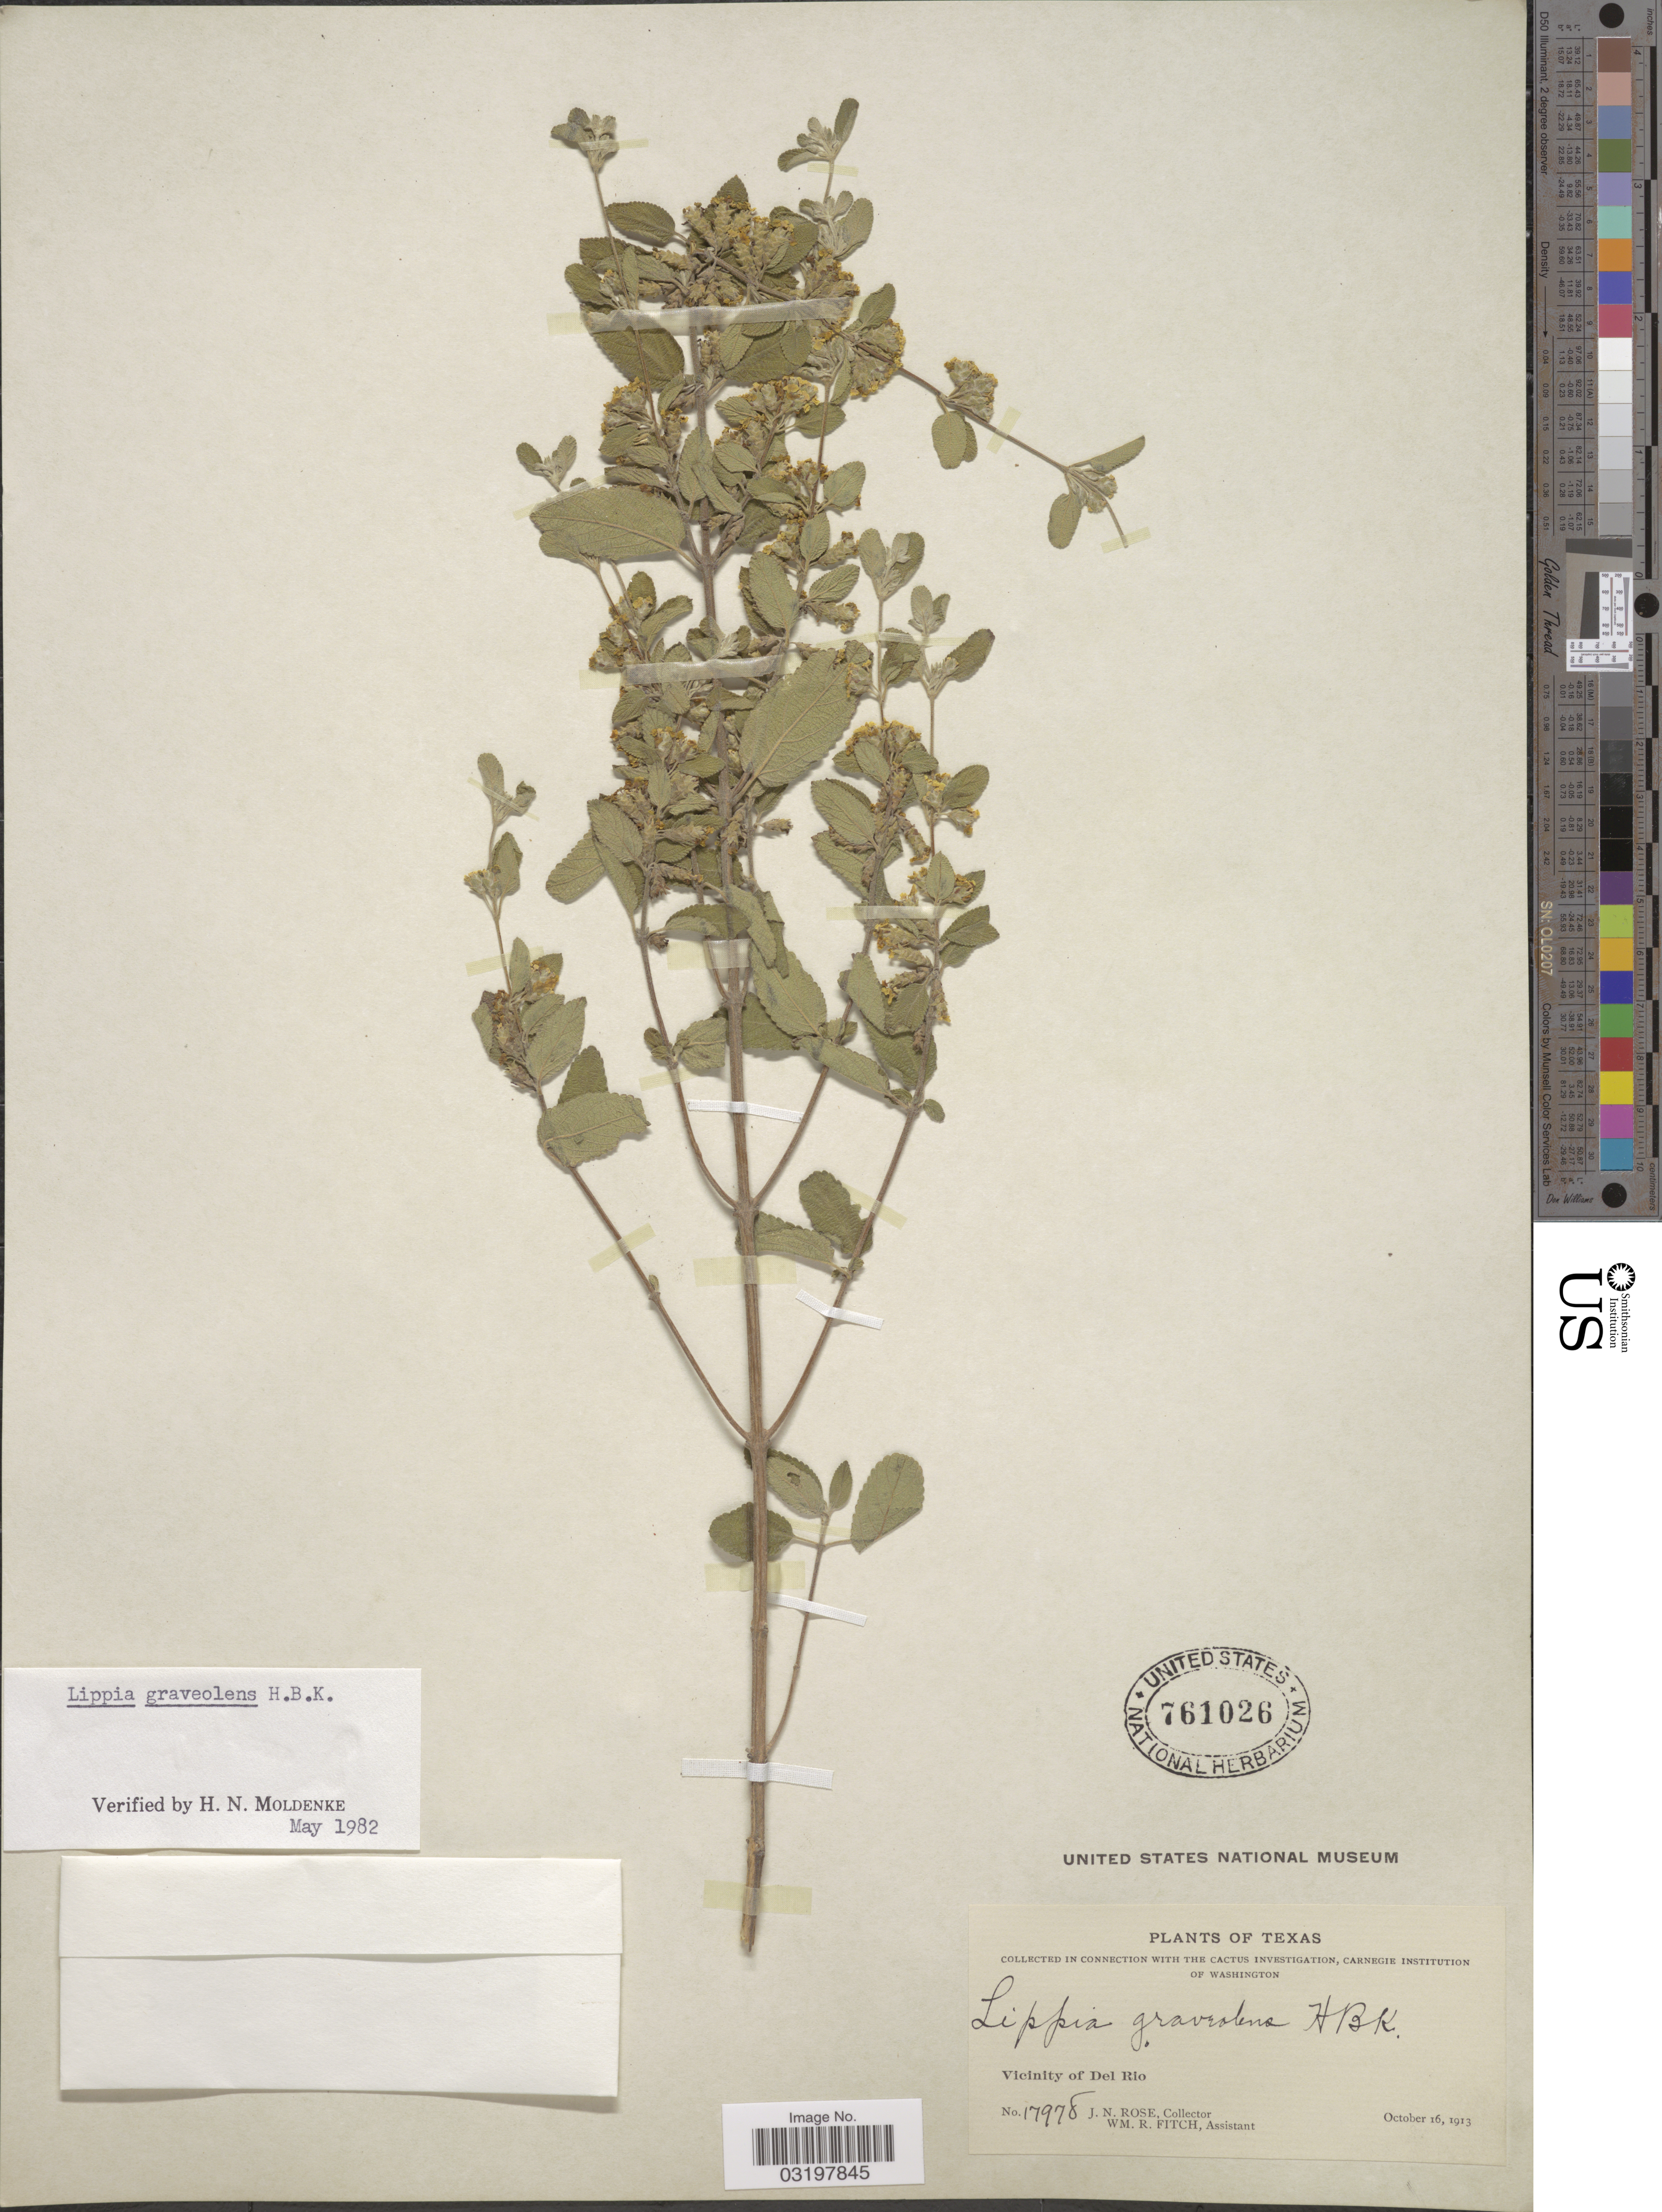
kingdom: Plantae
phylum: Tracheophyta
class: Magnoliopsida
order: Lamiales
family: Verbenaceae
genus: Lippia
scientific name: Lippia graveolens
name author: Kunth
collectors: J. N. Rose & W. R. Fitch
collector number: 17978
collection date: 1913-10-16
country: United States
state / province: Texas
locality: Vicinity of Del Rio.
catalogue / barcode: US 761026